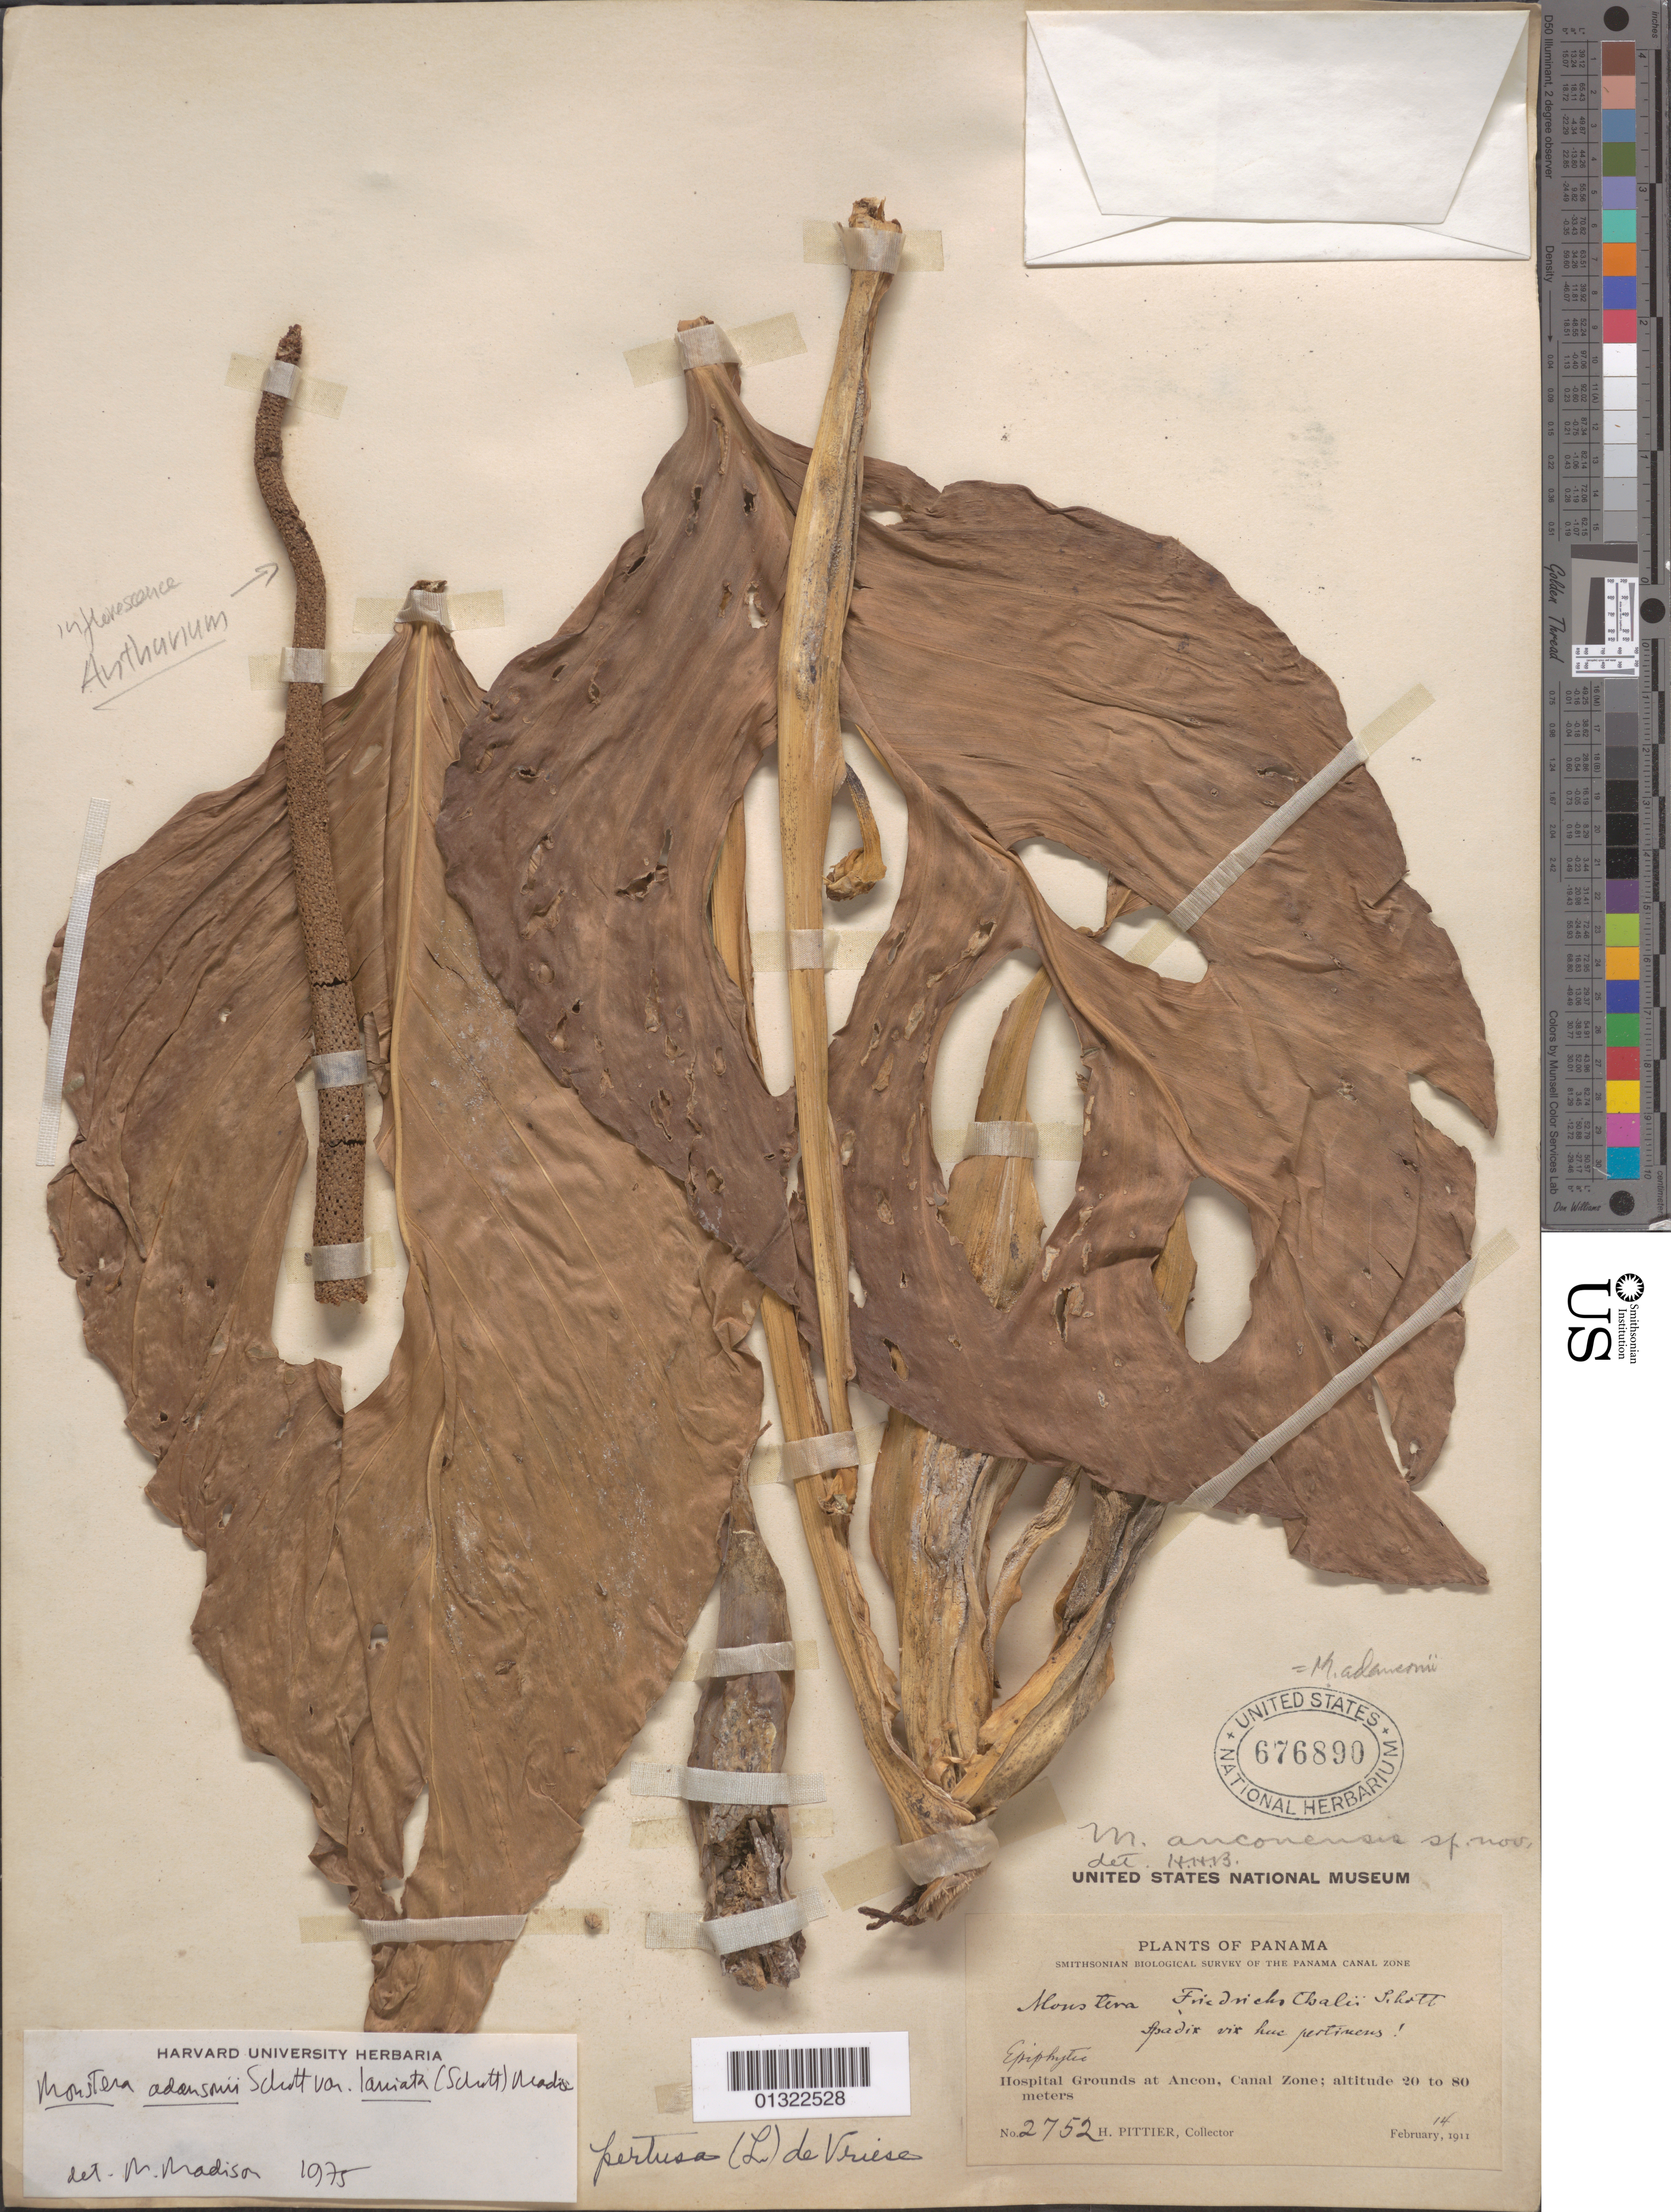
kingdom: Plantae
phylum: Tracheophyta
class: Liliopsida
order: Alismatales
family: Araceae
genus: Monstera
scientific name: Monstera adansonii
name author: Schott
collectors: H. F. Pittier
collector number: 2752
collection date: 1911-02-14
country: Panama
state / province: Colón / Panamá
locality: Hospital Grounds at Ancon, Canal Zone.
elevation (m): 20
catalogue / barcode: US 676890